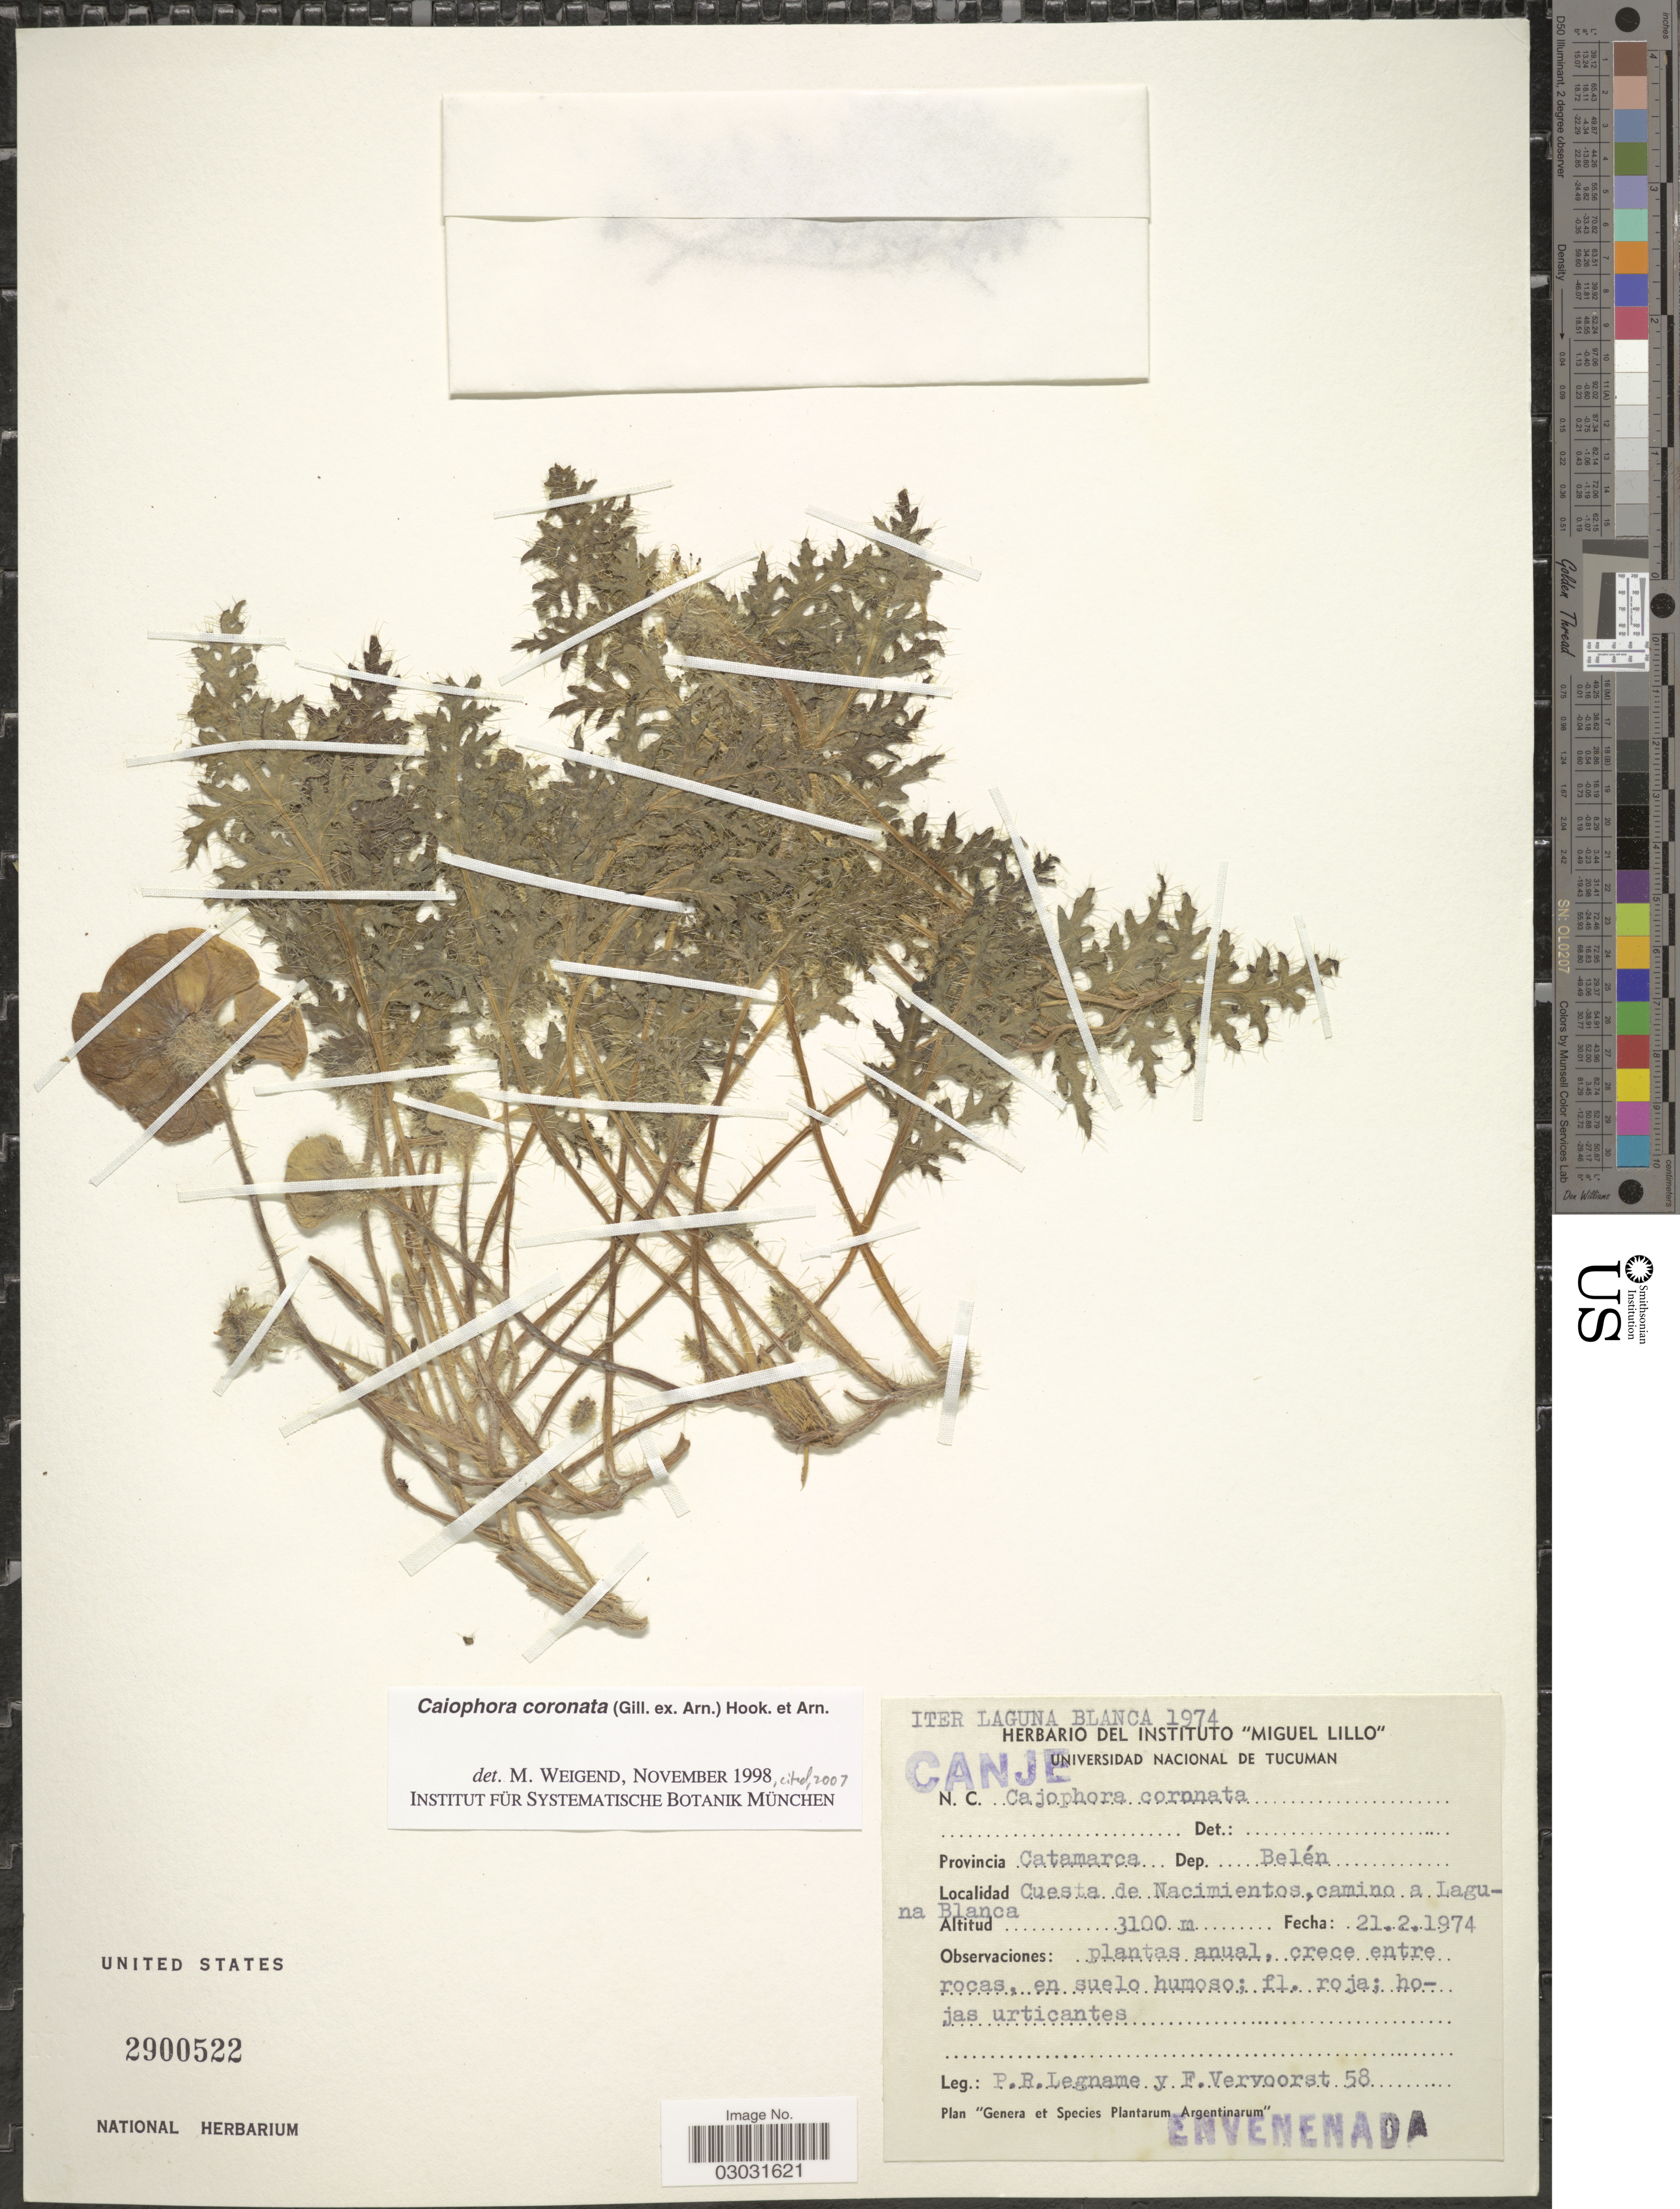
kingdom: Plantae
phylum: Tracheophyta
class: Magnoliopsida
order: Cornales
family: Loasaceae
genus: Caiophora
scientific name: Caiophora coronata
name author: (Gillies ex Arn.) Hook. & Arn.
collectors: P. R. Legname & F. Vervoorst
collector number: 58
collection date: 1974-02-21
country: Argentina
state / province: Catamarca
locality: Dep. Belén. Cuesta de Nacimientos, camino a Laguna Blanca.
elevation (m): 3100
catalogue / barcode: US 2900522